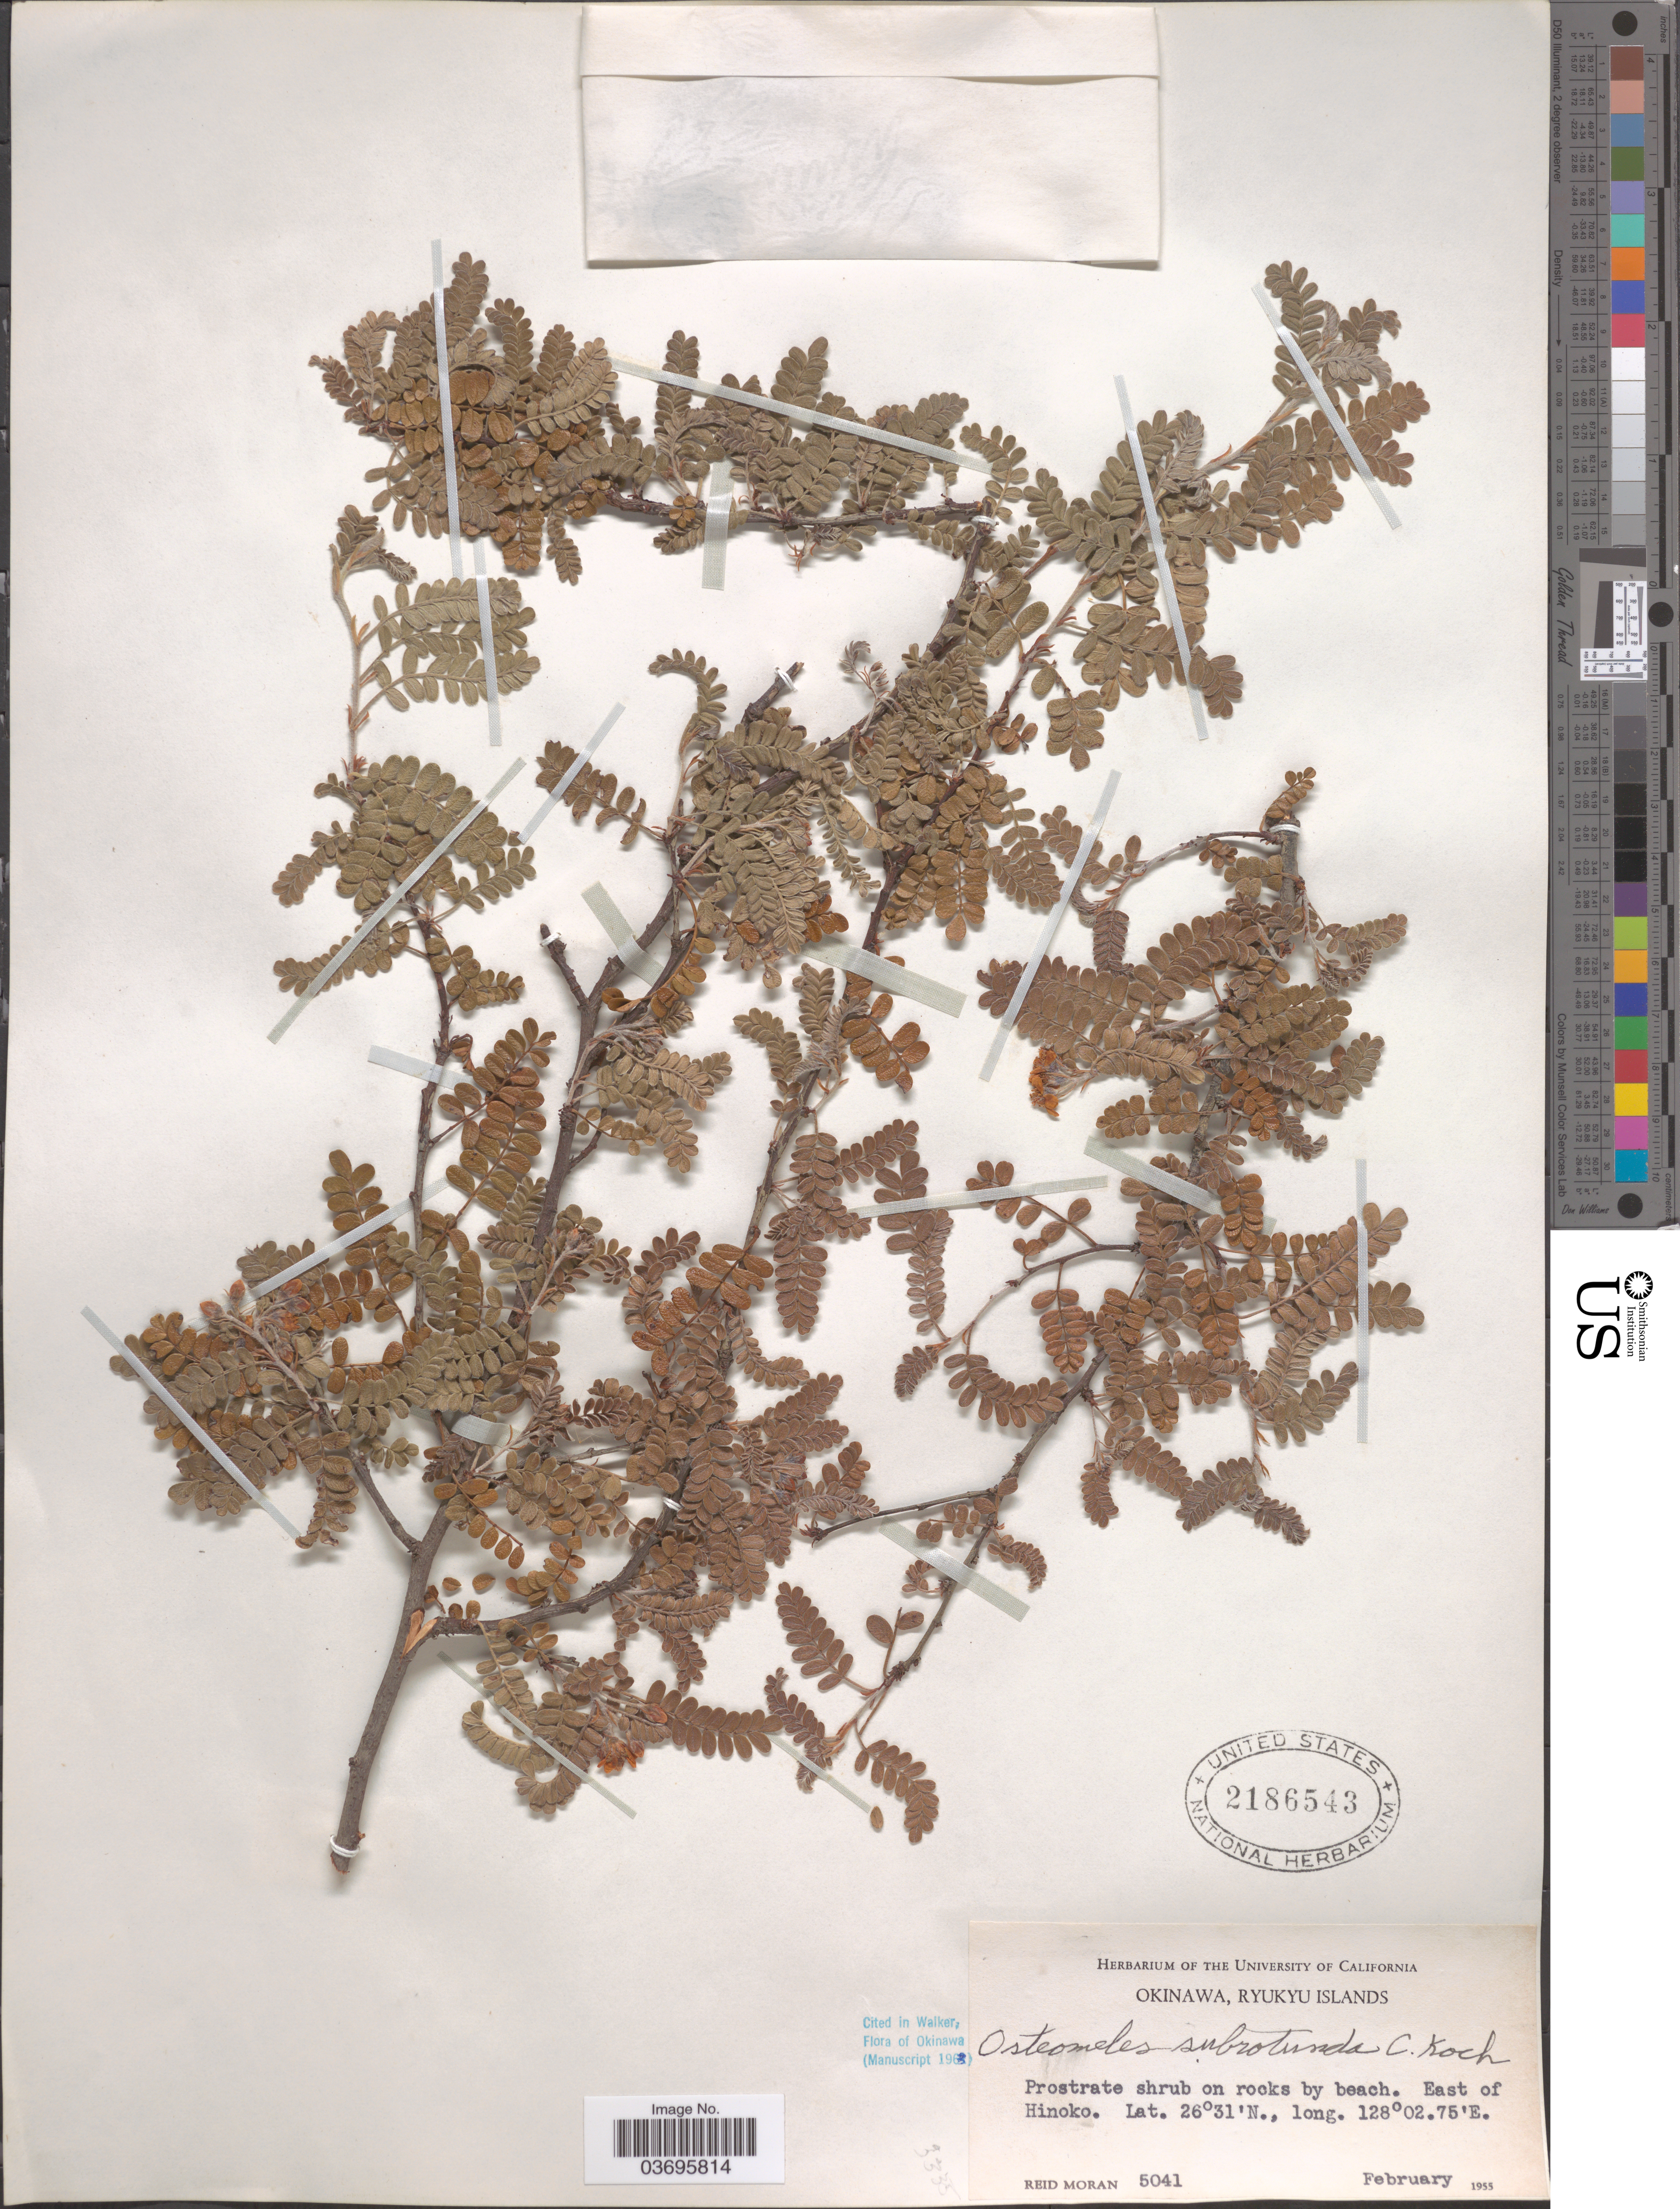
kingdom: Plantae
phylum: Tracheophyta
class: Magnoliopsida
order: Rosales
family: Rosaceae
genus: Osteomeles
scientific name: Osteomeles subrotunda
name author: K. Koch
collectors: R. V. Moran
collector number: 5041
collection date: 1955-02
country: Japan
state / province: Okinawa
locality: Ryukyu Islands. East of Hinoko.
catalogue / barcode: US 2186543